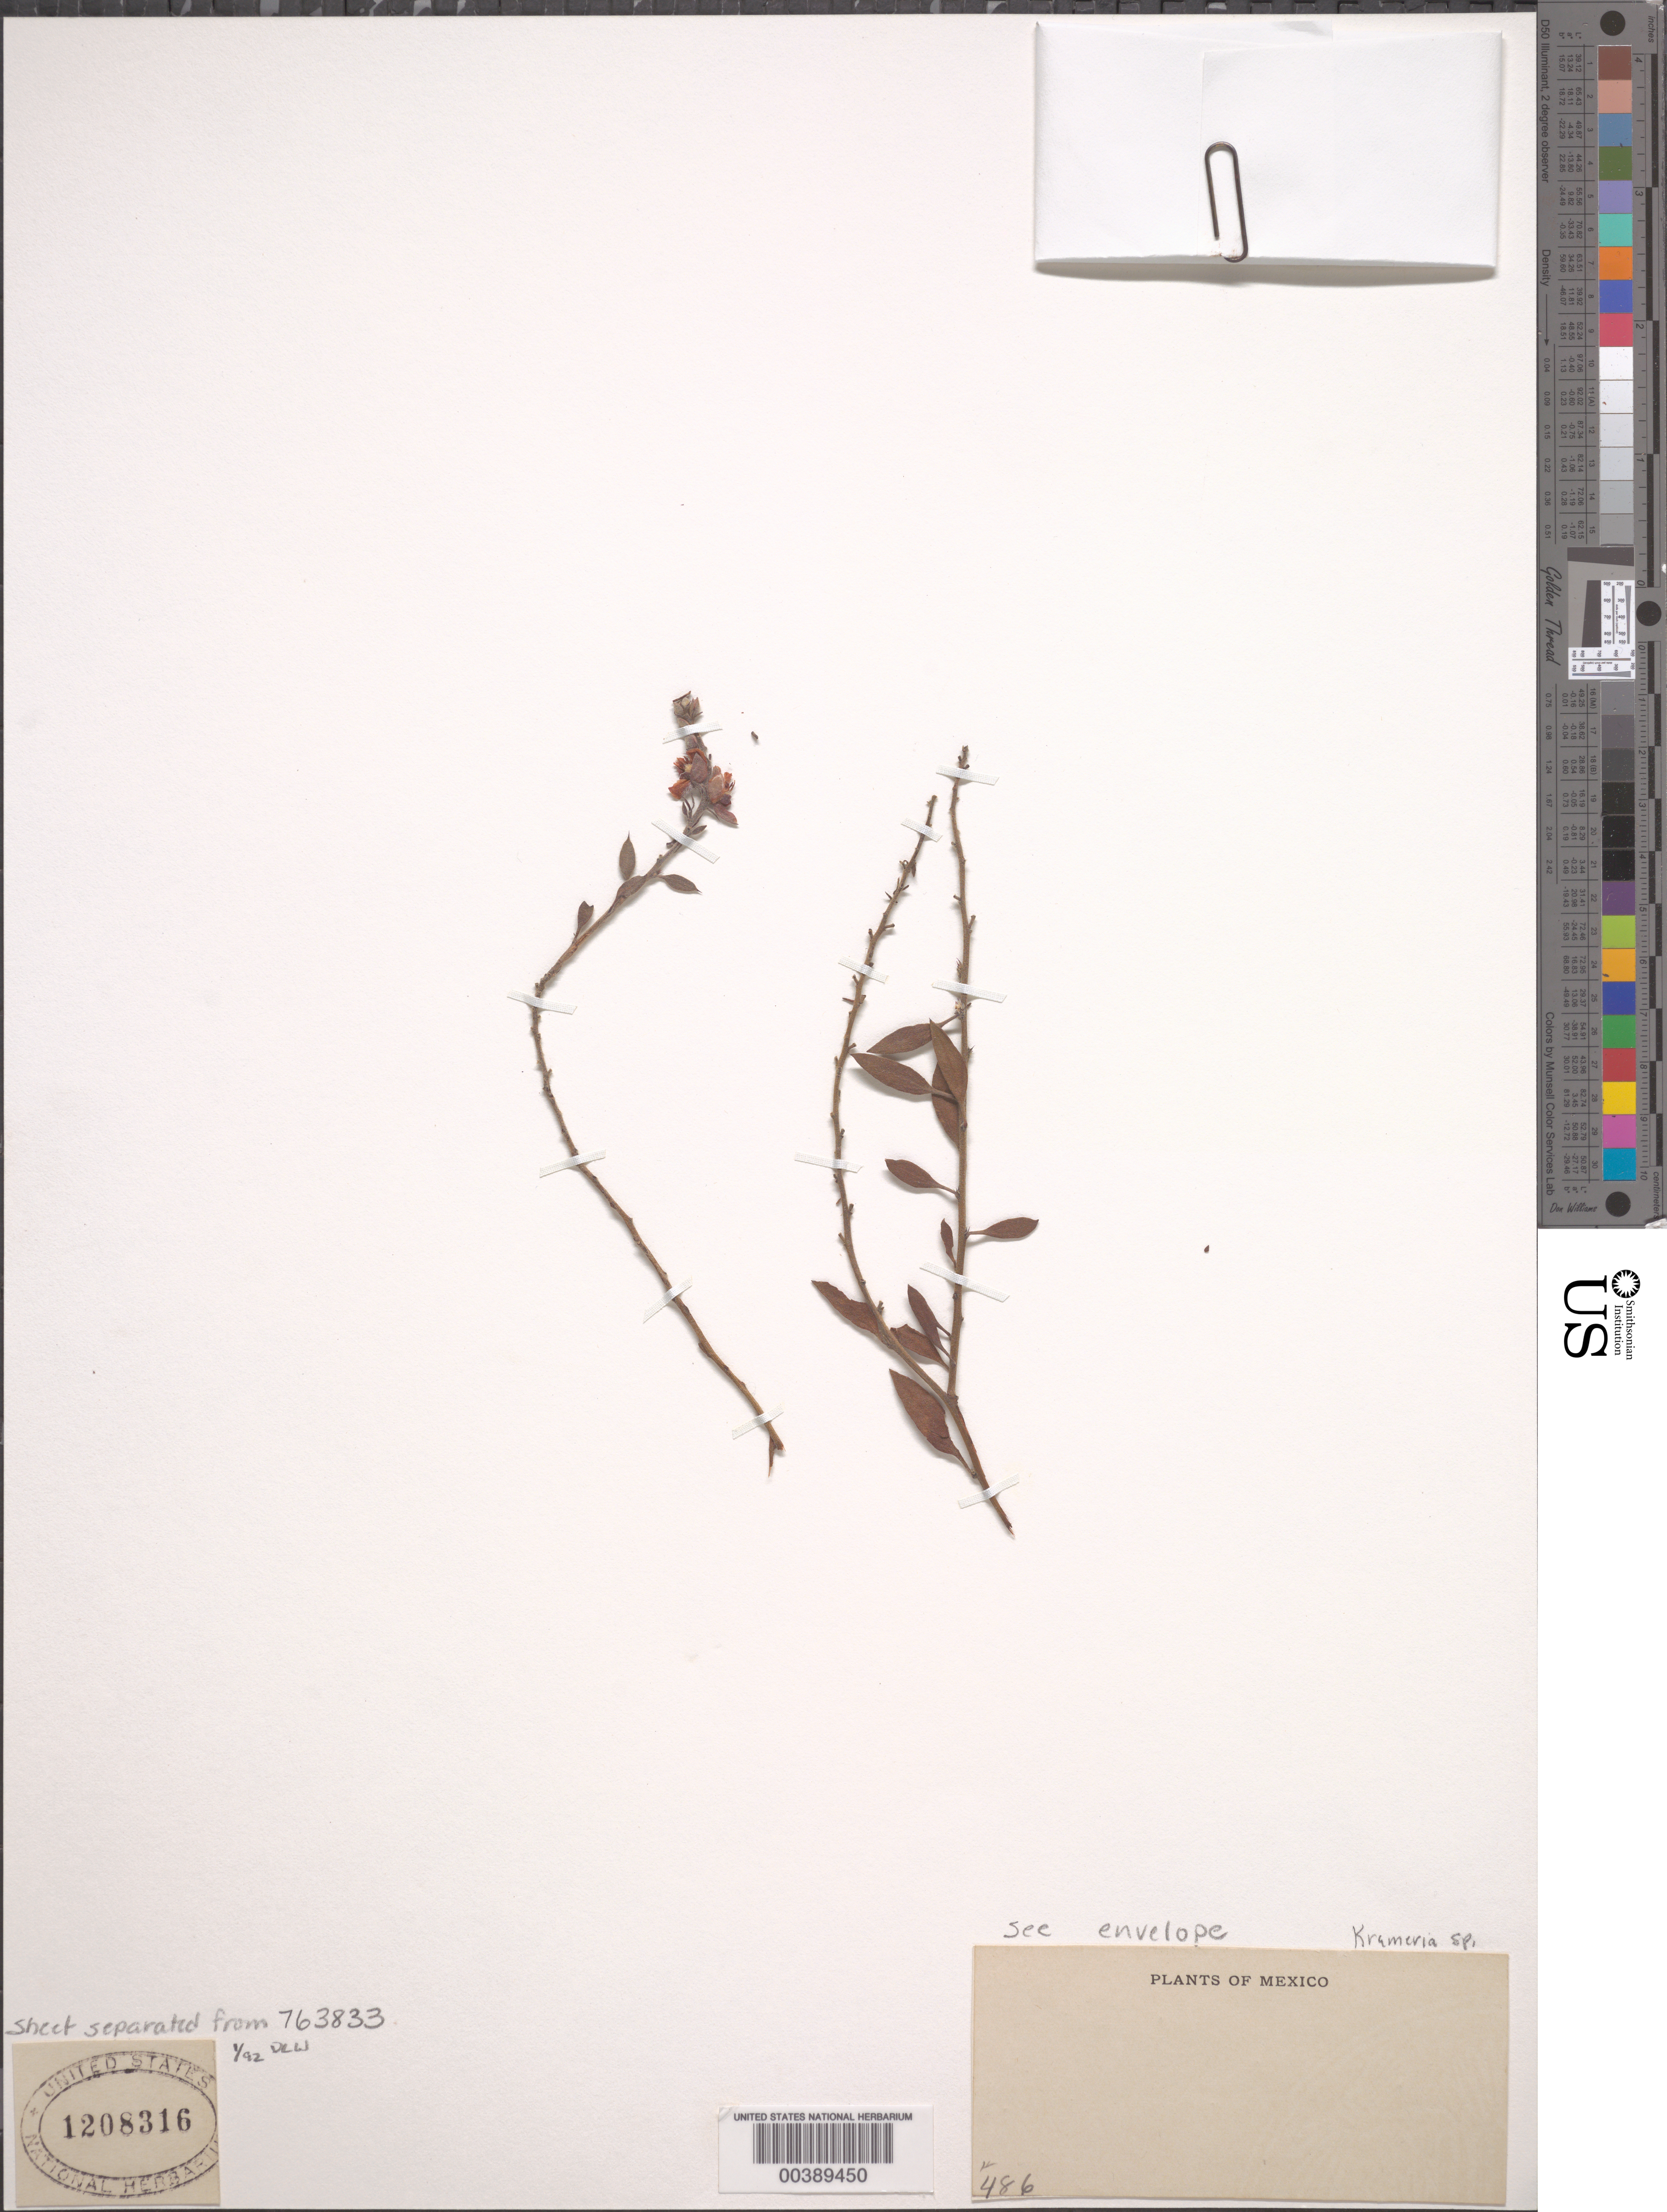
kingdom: Plantae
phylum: Tracheophyta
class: Magnoliopsida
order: Zygophyllales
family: Krameriaceae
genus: Krameria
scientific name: Krameria ixine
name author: L.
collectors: E. Makrinius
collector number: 486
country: Mexico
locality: Doma Booze; Espina Booze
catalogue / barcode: US 1208316